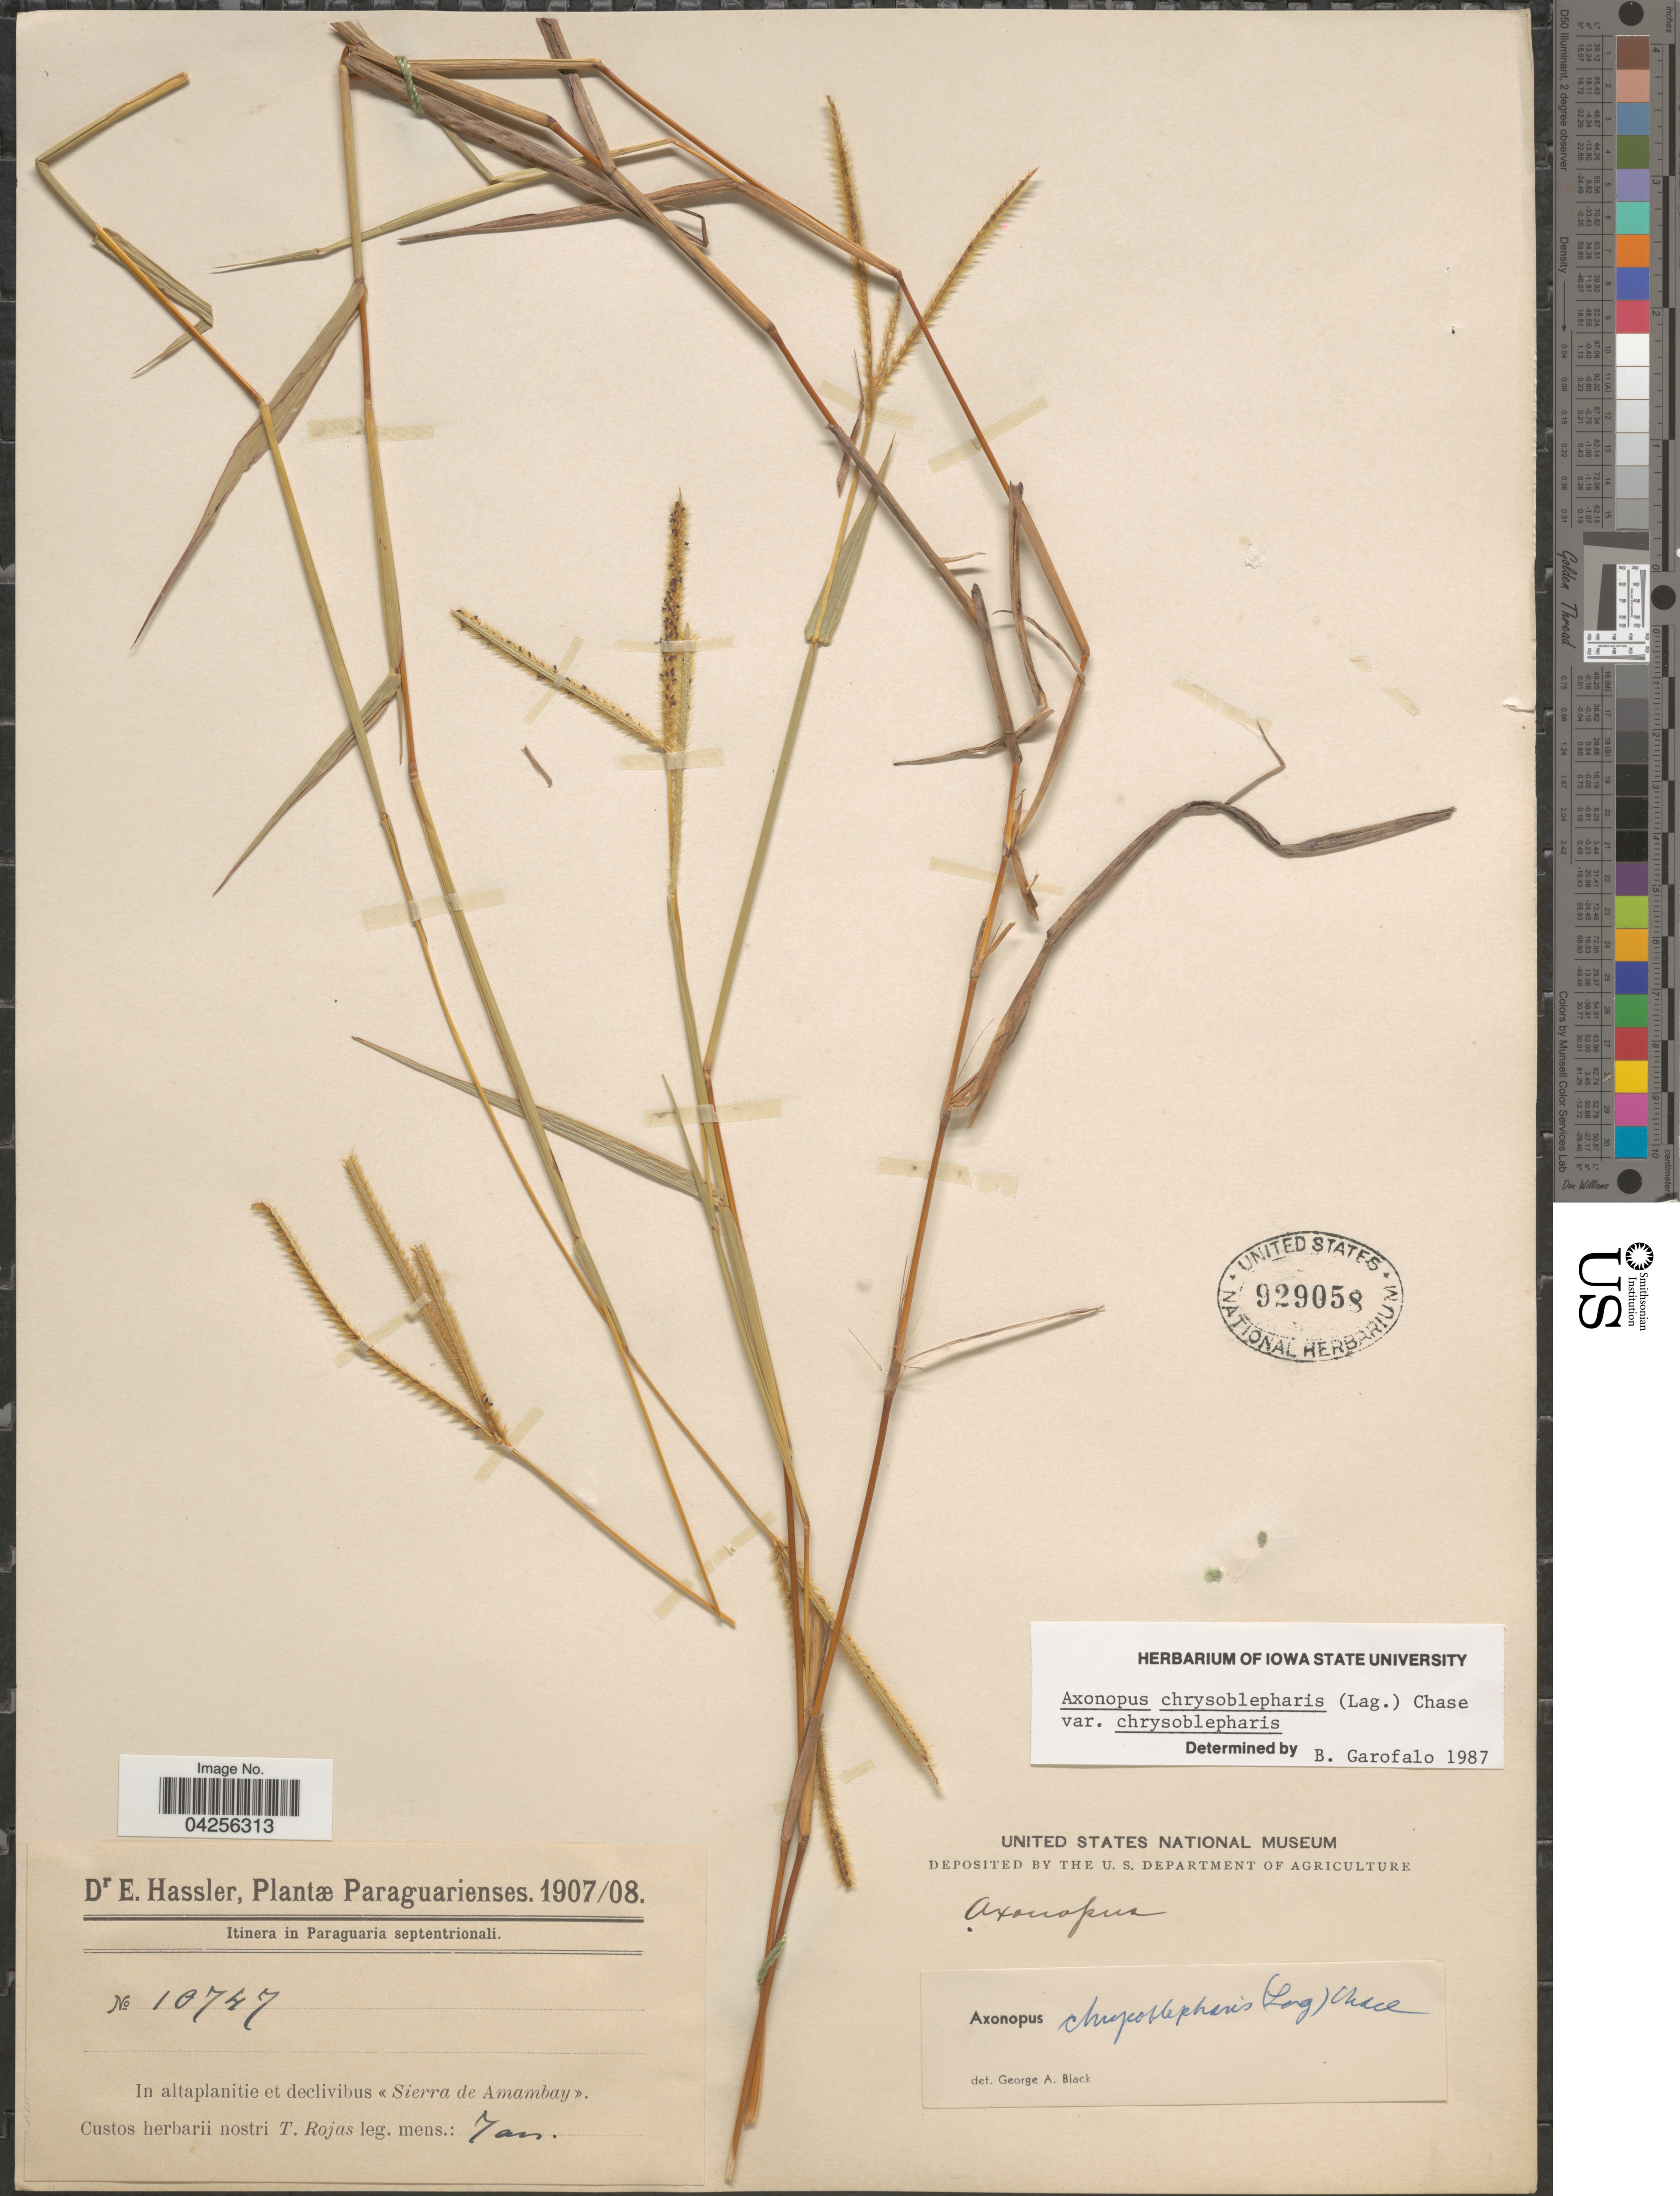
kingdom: Plantae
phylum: Tracheophyta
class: Liliopsida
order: Poales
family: Poaceae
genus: Axonopus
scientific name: Axonopus chrysoblepharis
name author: (Lag.) Chase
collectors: T. Rojas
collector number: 10747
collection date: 1907-01/1908-01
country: Paraguay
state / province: Paraguari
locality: Itinera in Paraguaria septentrionali. In altaplanitie et declivibus «Sierra de Amambay».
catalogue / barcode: US 929058